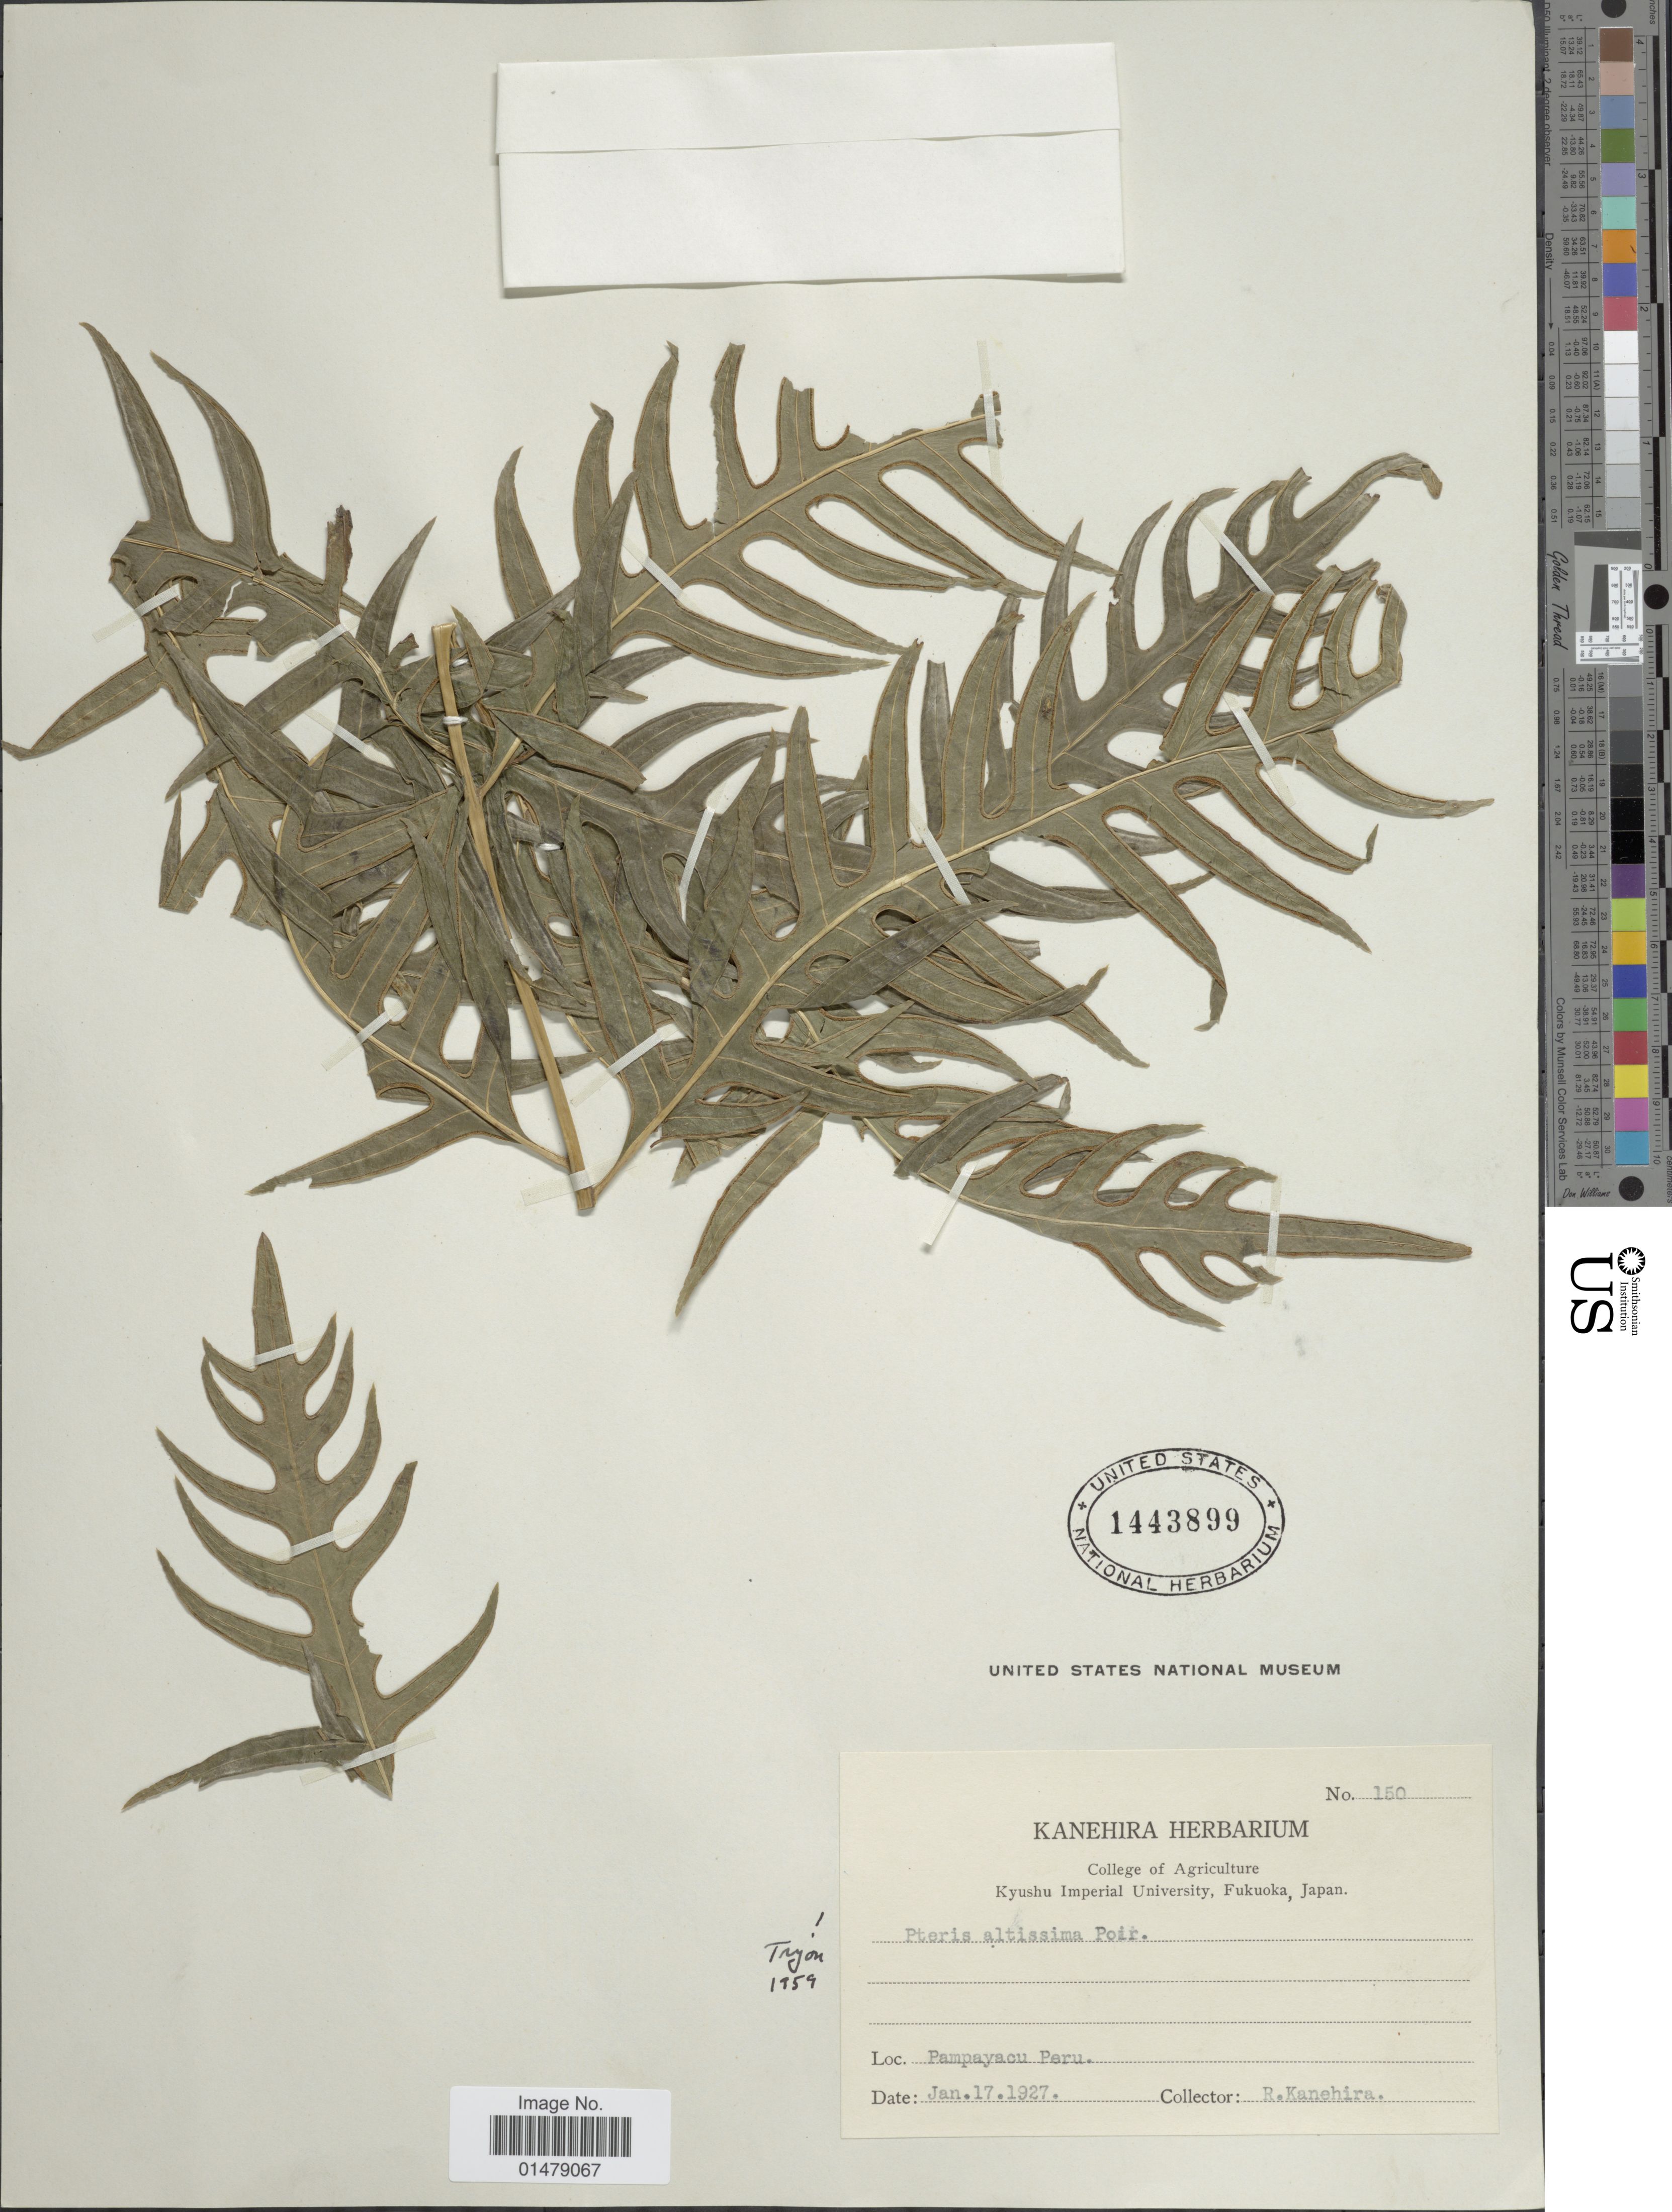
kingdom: Plantae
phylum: Tracheophyta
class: Polypodiopsida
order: Polypodiales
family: Pteridaceae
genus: Pteris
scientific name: Pteris altissima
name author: Poir.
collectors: R. Kanehira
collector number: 150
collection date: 1927-01-17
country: Peru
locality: Pampayacu Peru.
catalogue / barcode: US 1443899